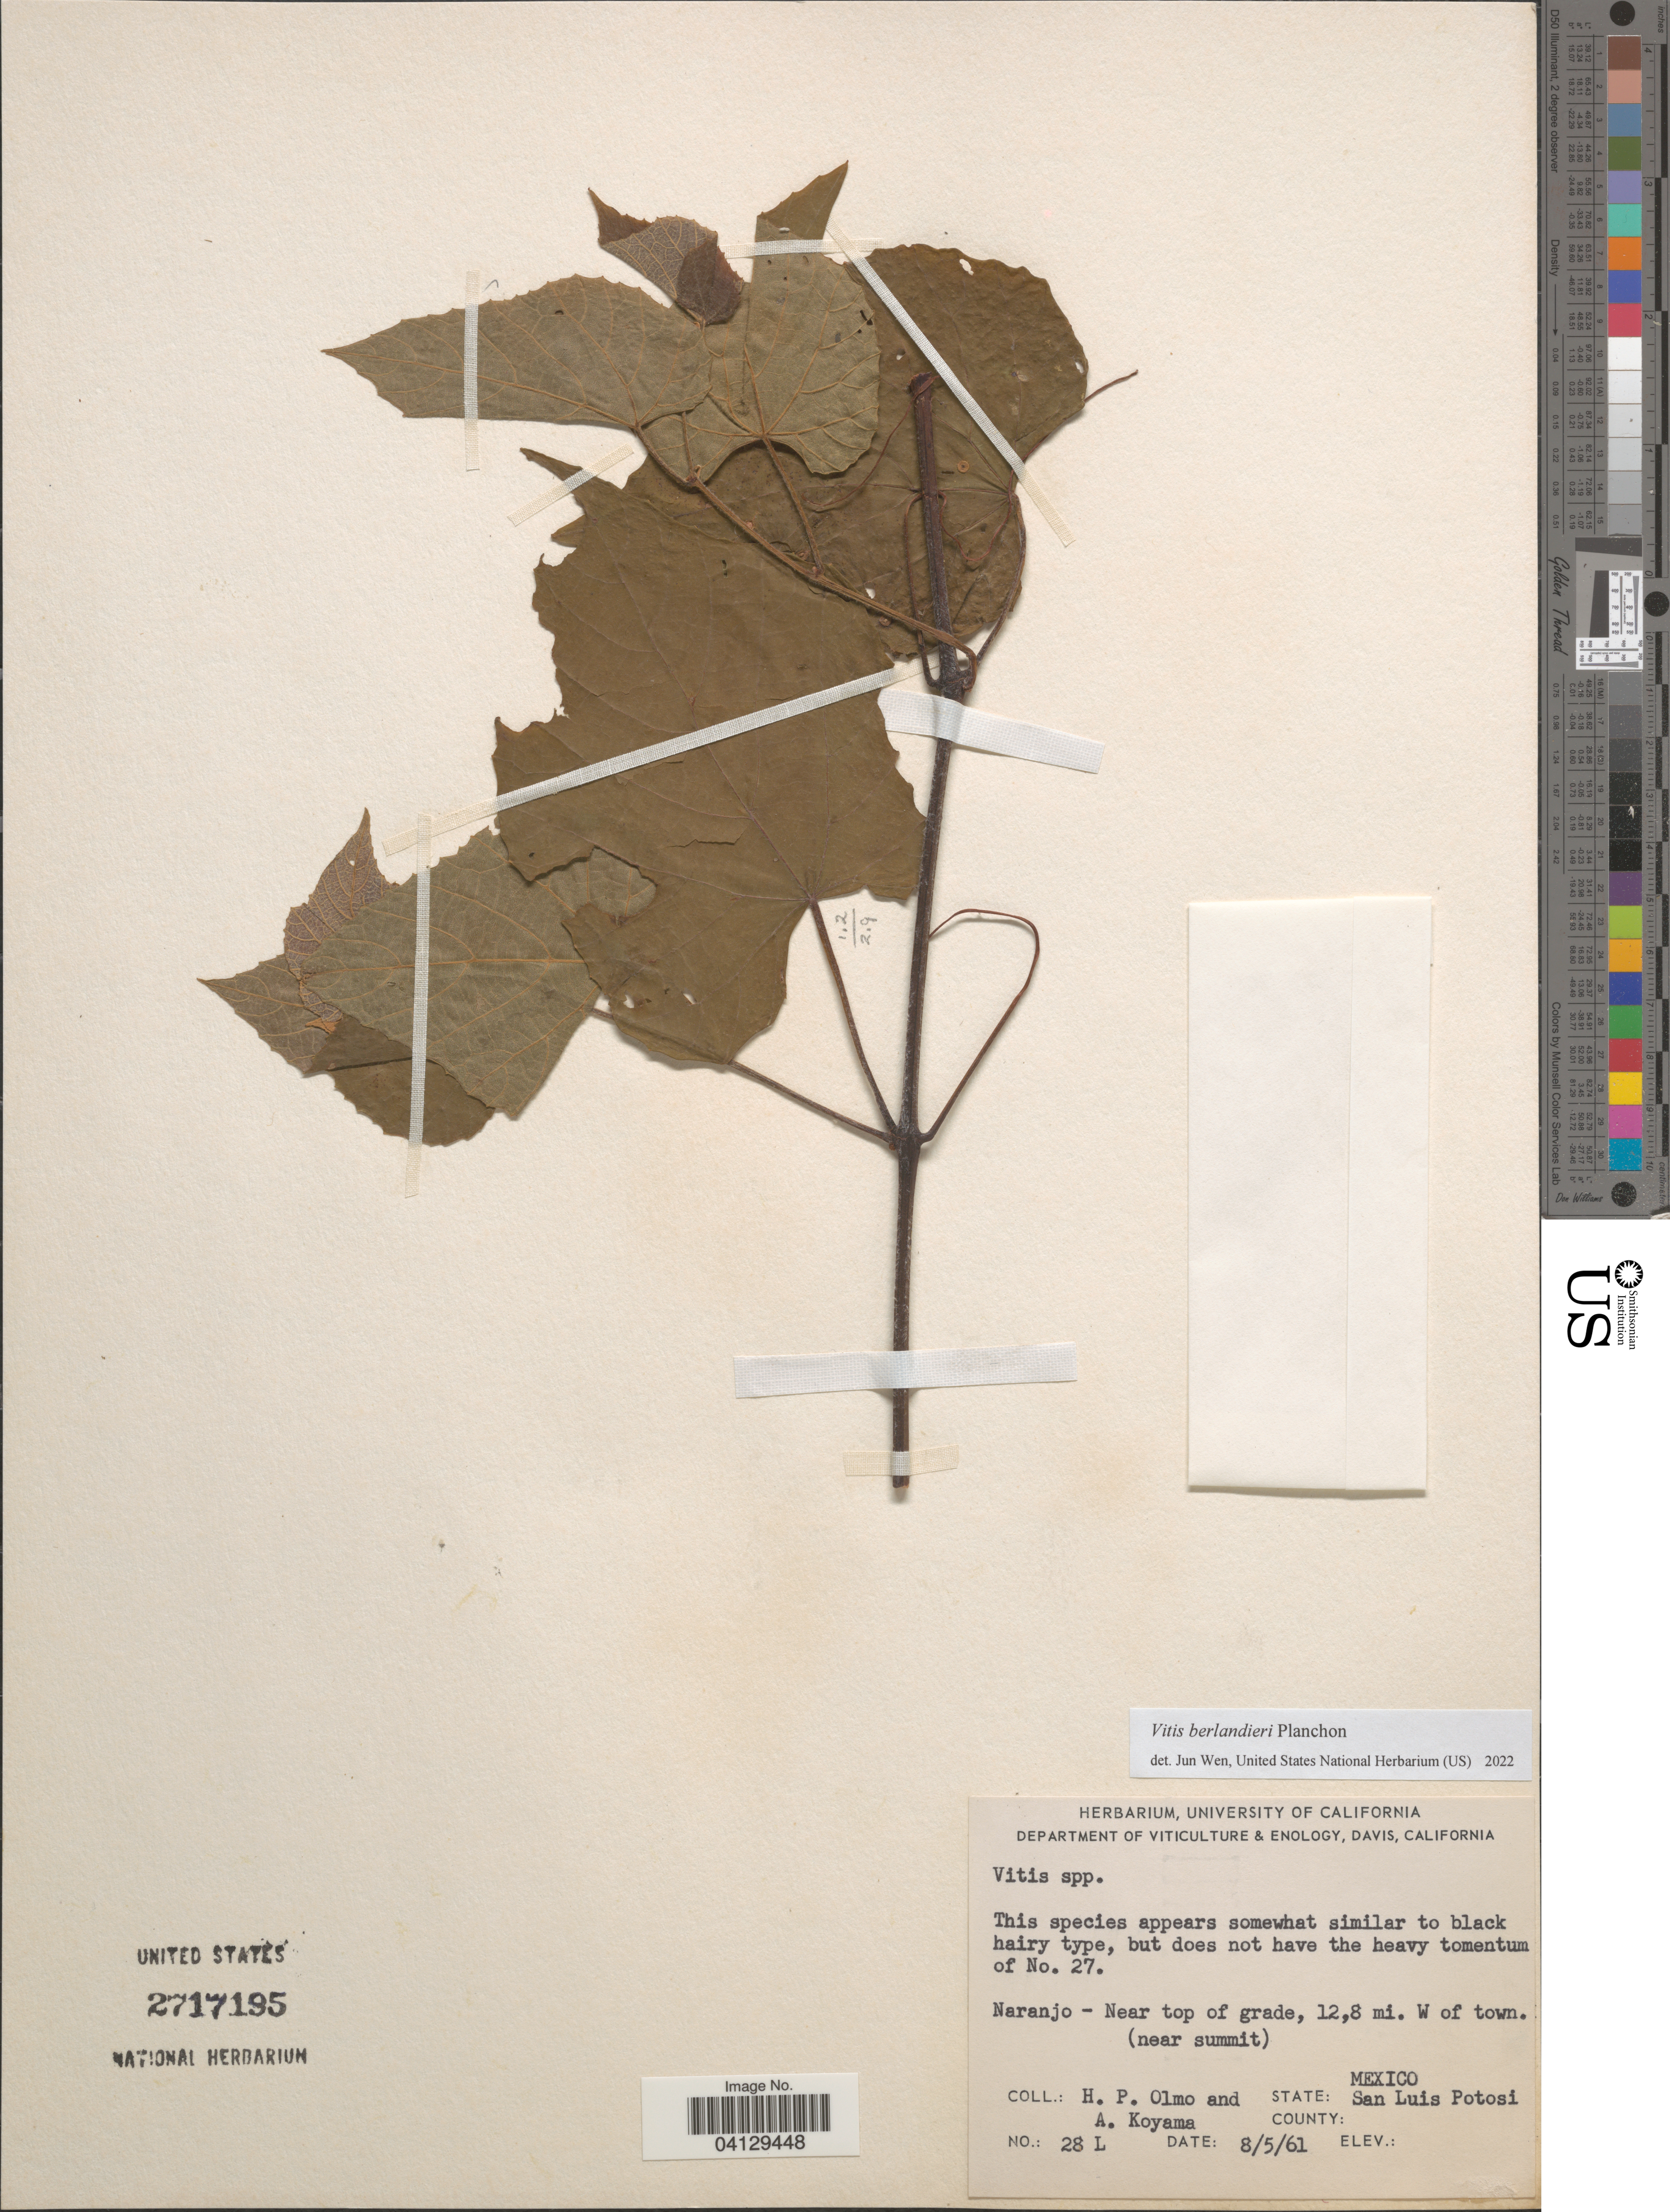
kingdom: Plantae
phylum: Tracheophyta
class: Magnoliopsida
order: Vitales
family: Vitaceae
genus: Vitis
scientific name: Vitis berlandieri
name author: Planch.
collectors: H. Olmo & A. Koyama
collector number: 28L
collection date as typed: Transcribed d/m/y: 5/8/61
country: Mexico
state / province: San Luis Potosí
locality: Naranjo - Near top of grade, 12,8 mi. W of town. (Near summit).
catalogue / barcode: US 2717195